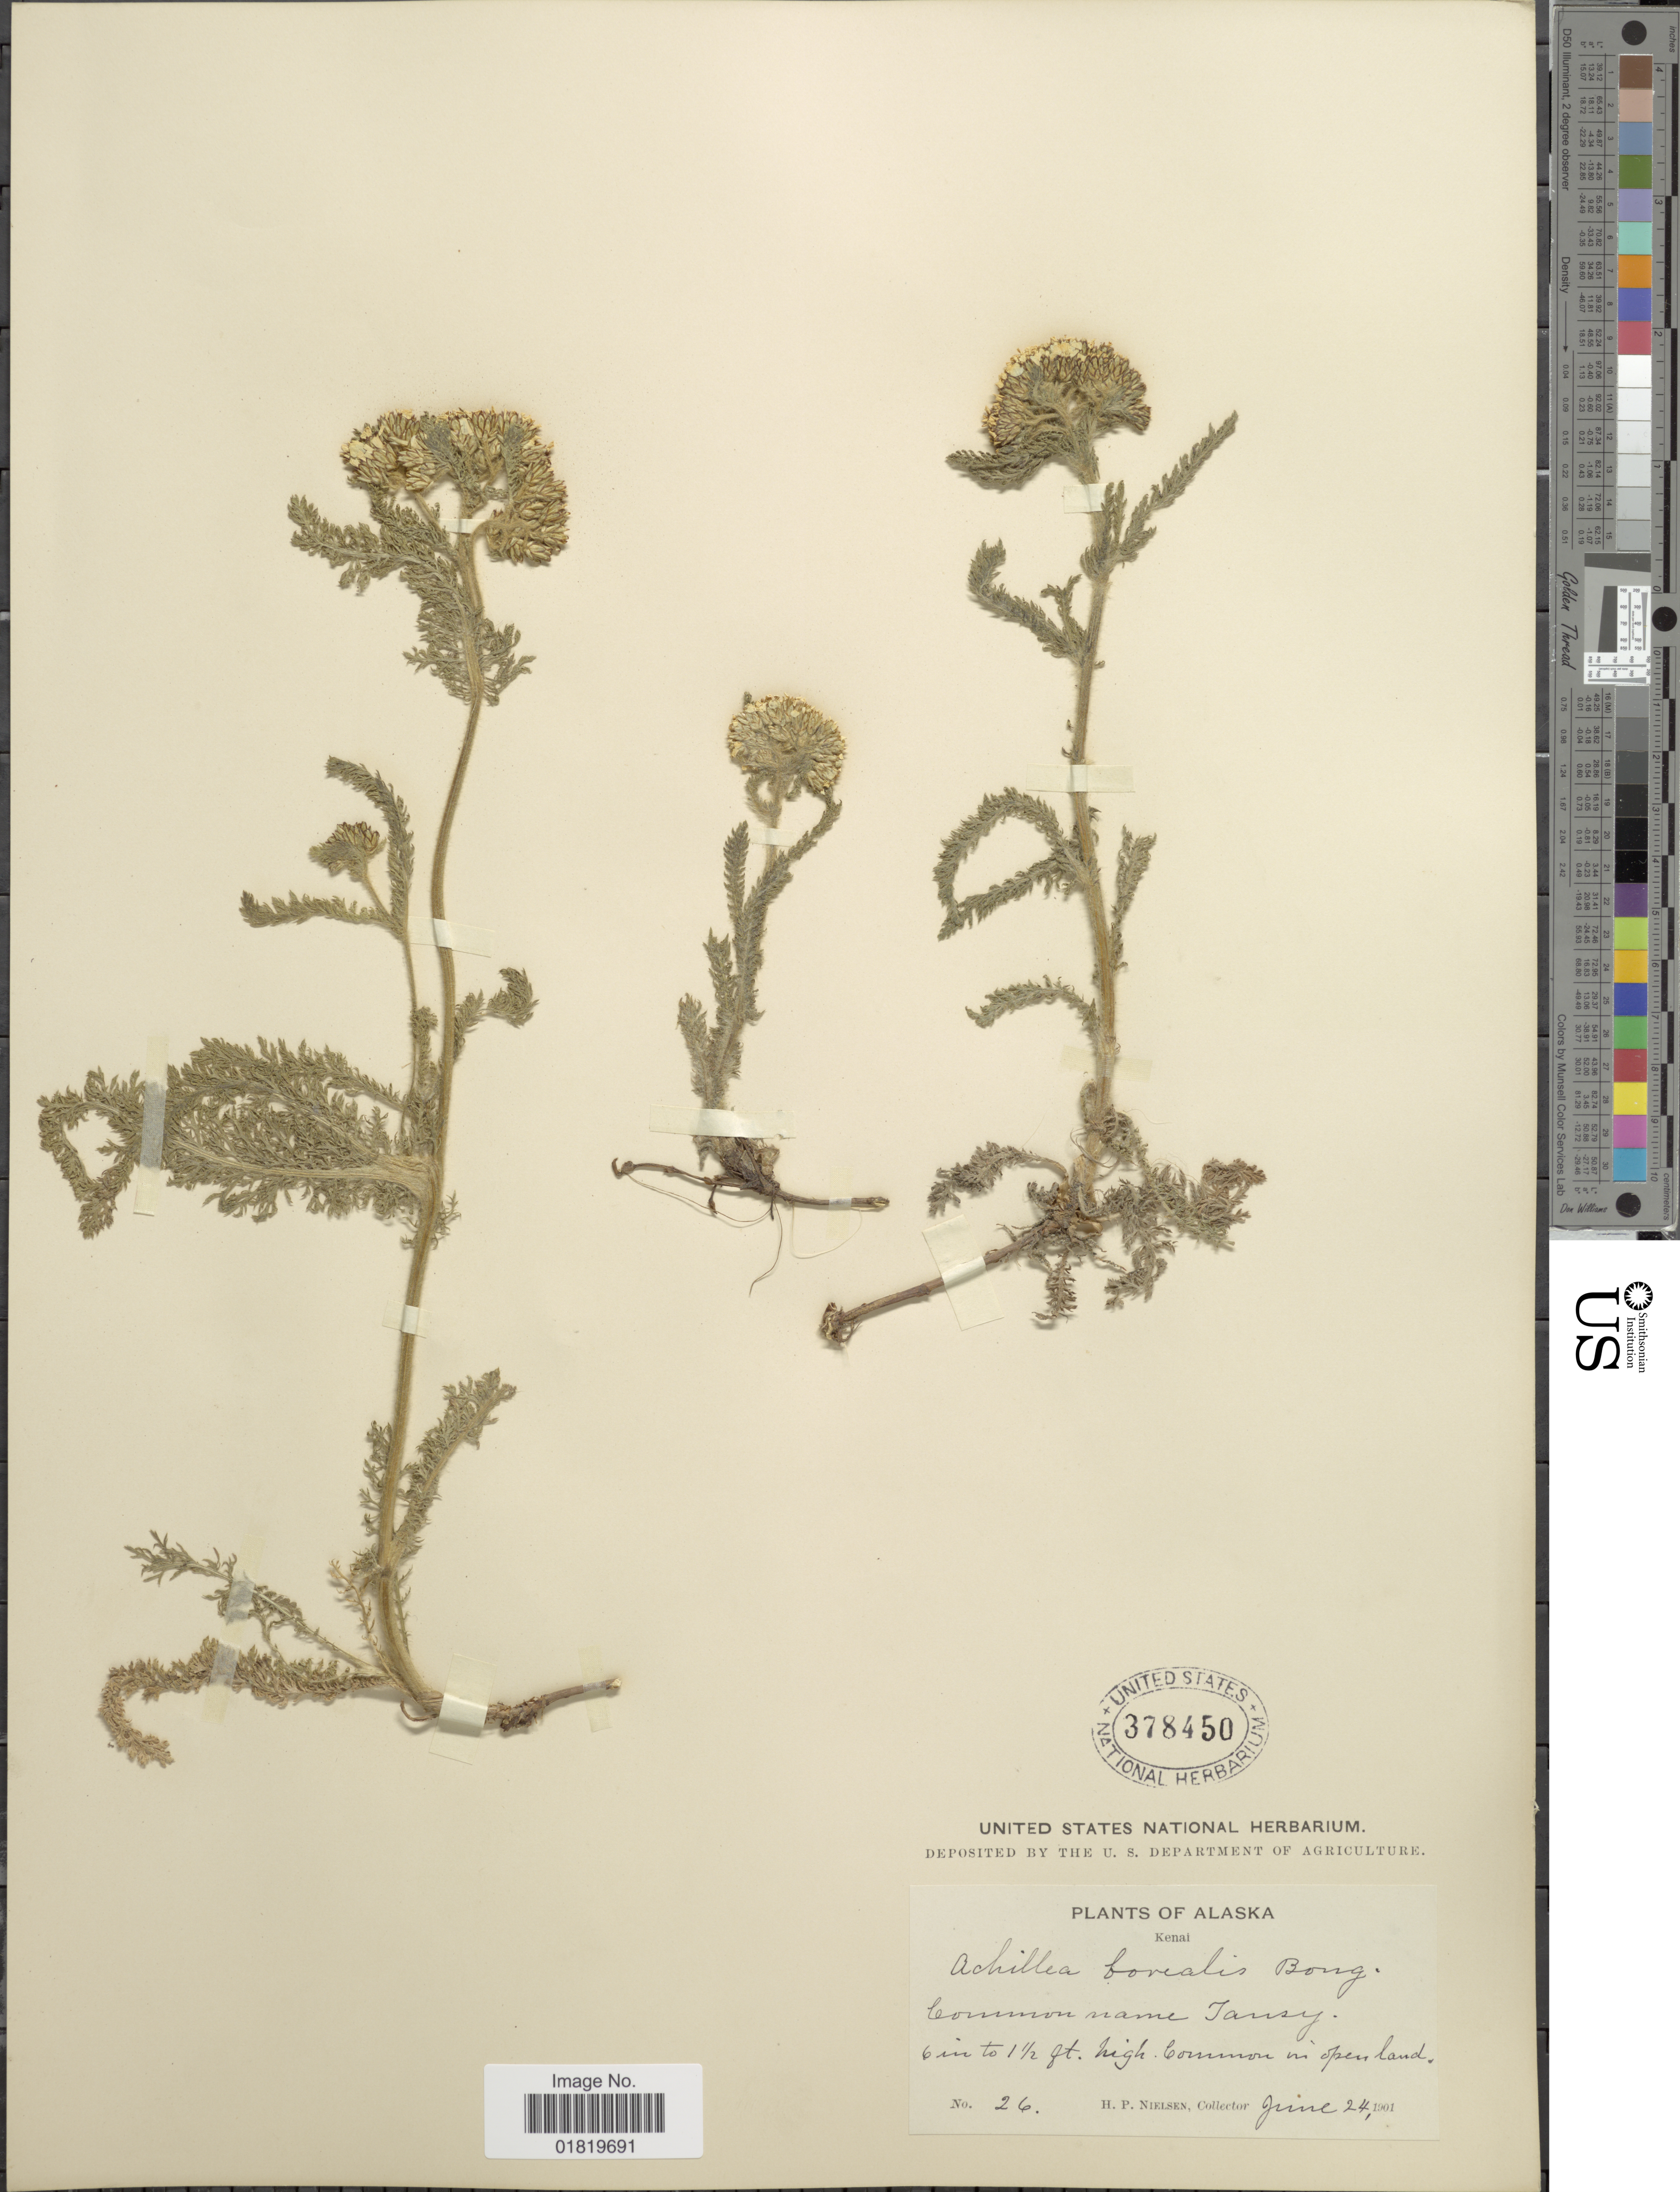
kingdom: Plantae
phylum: Tracheophyta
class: Magnoliopsida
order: Asterales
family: Asteraceae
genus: Achillea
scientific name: Achillea borealis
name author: Bong.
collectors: H. P. Nielsen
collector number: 26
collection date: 1901-06-24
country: United States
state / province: Alaska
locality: Kenai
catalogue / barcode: US 378450